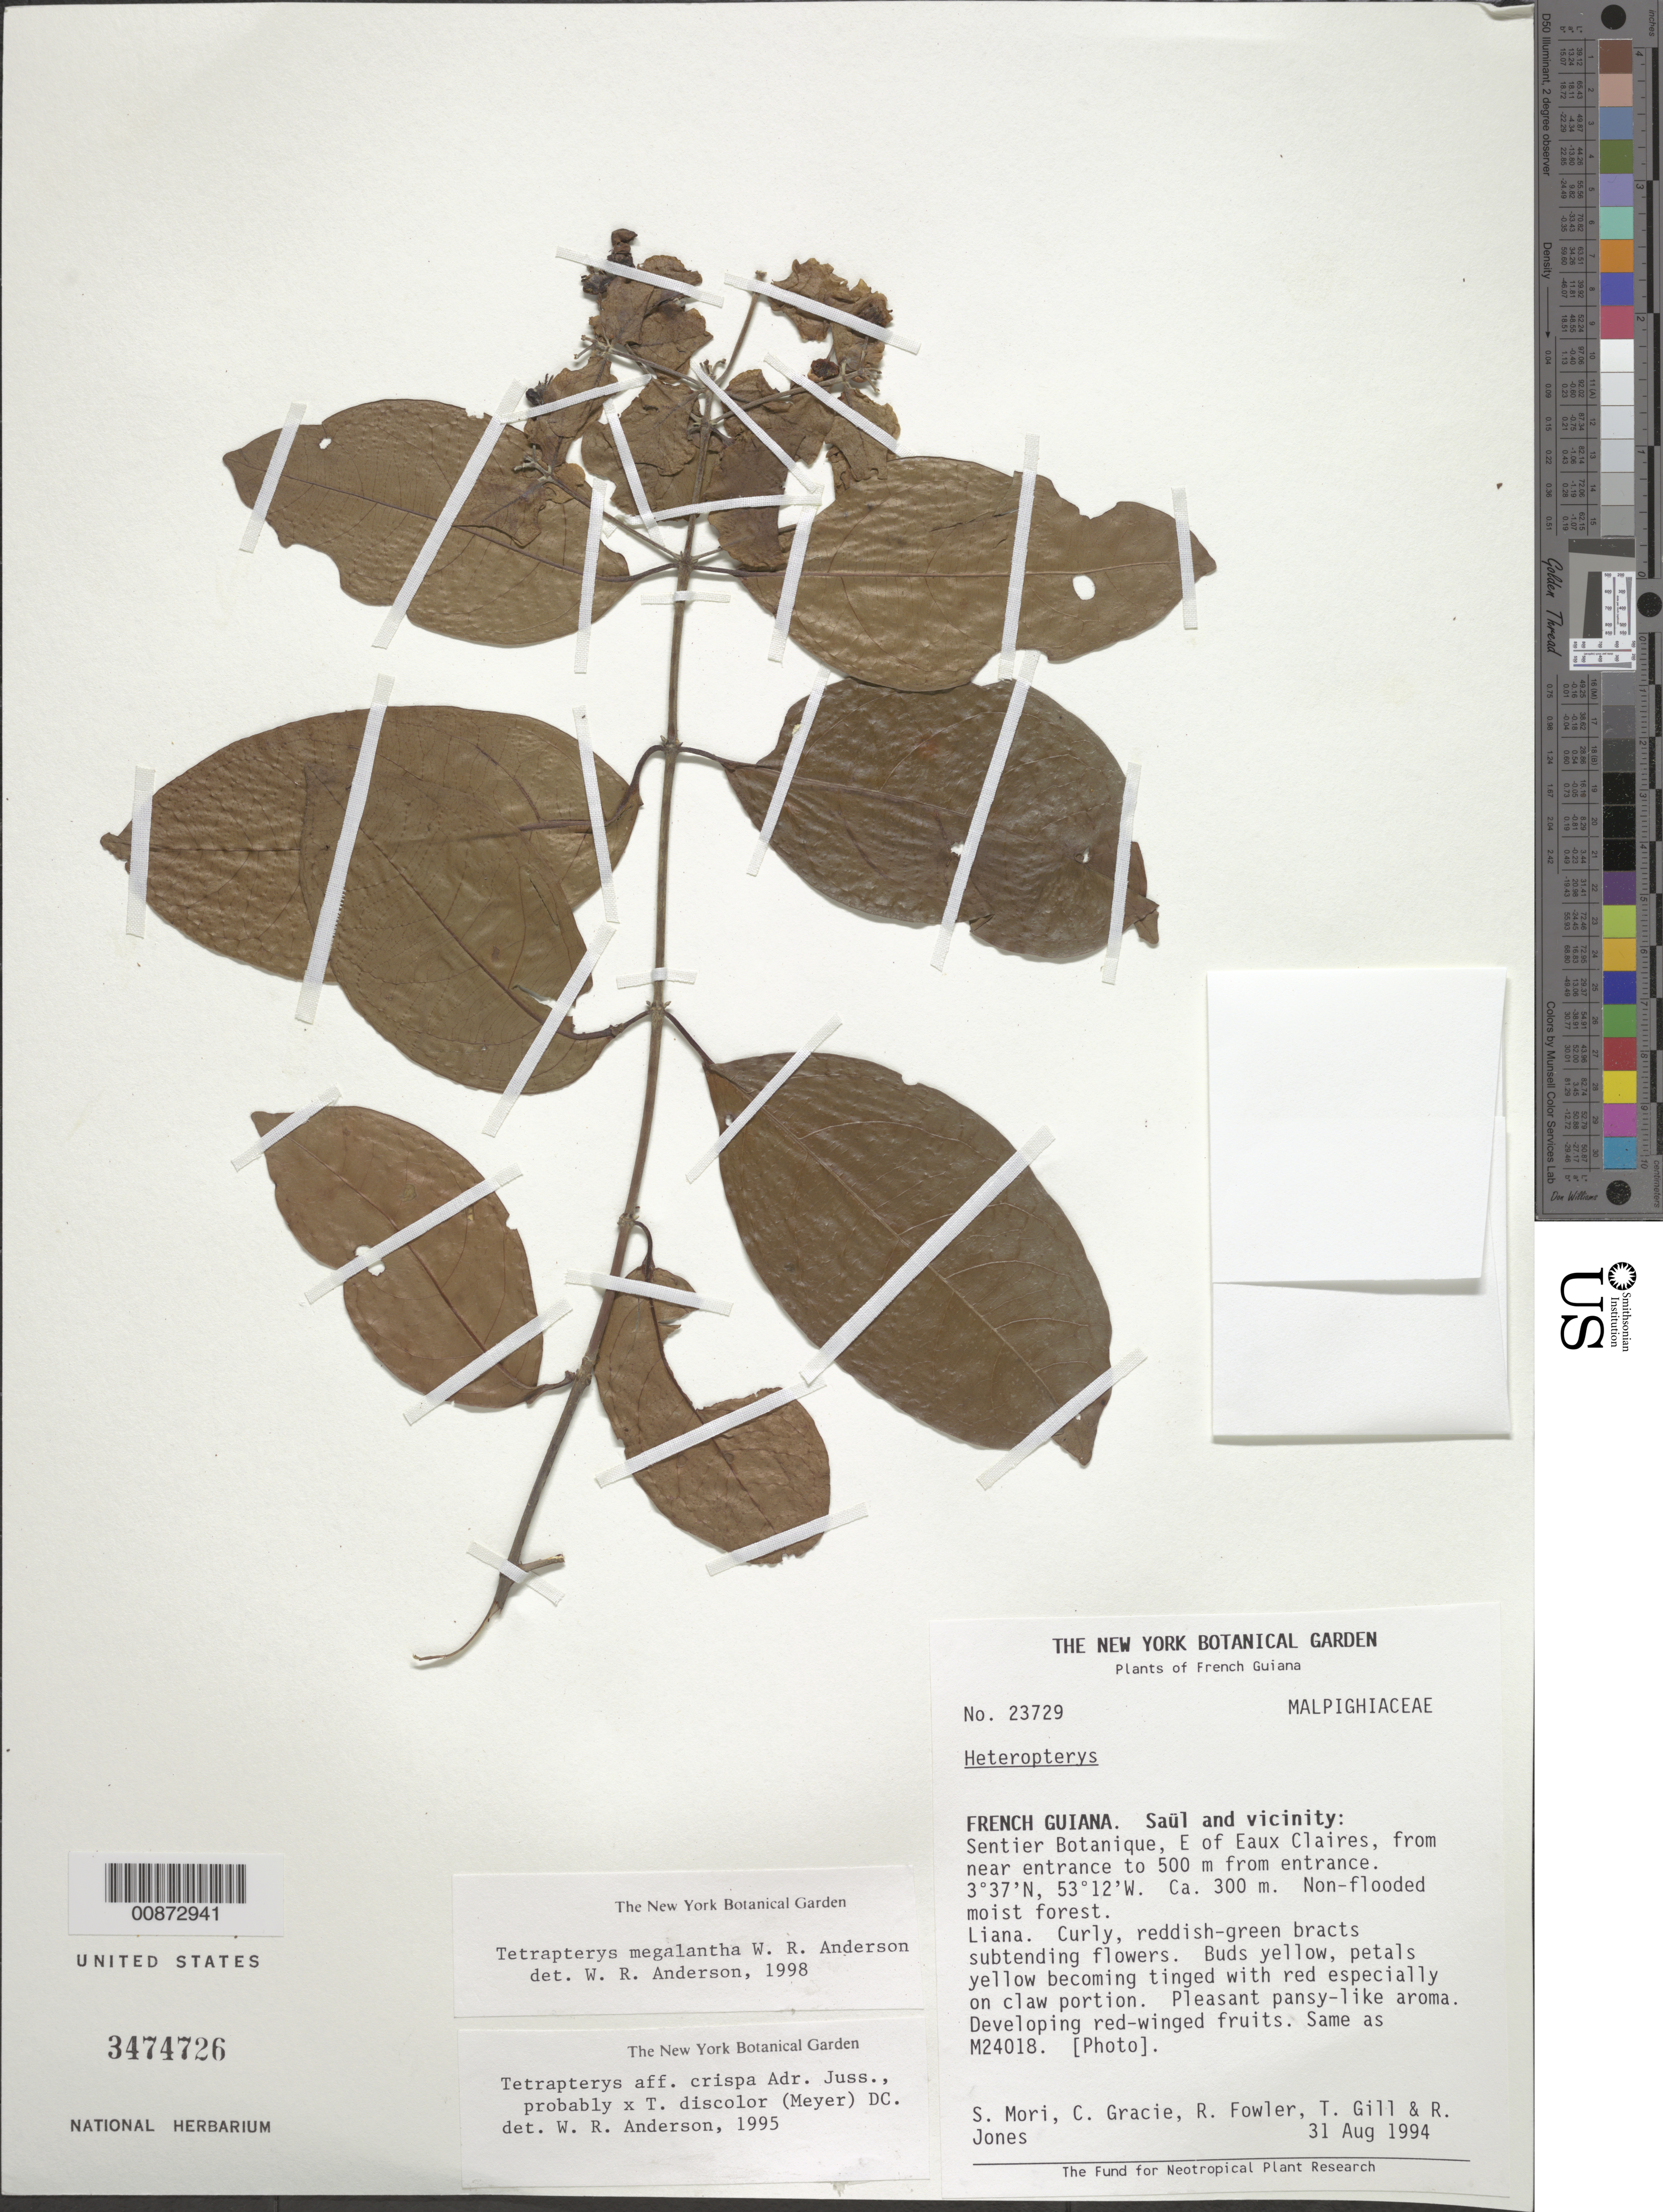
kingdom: Plantae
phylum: Tracheophyta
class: Magnoliopsida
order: Malpighiales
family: Malpighiaceae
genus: Tetrapterys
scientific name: Tetrapterys megalantha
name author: W.R. Anderson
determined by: Anderson, W. R., (MICH), University of Michigan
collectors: S. Mori, C. A. Gracie, R. Fowler, T. Gill & R. Jones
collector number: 23729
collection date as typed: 31-Aug-94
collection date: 1994-08-31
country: French Guiana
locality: Saül and vic., Sentier Botanique, E of Eaux Claires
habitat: Non-flooded moist forest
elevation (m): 300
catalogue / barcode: US 3474726